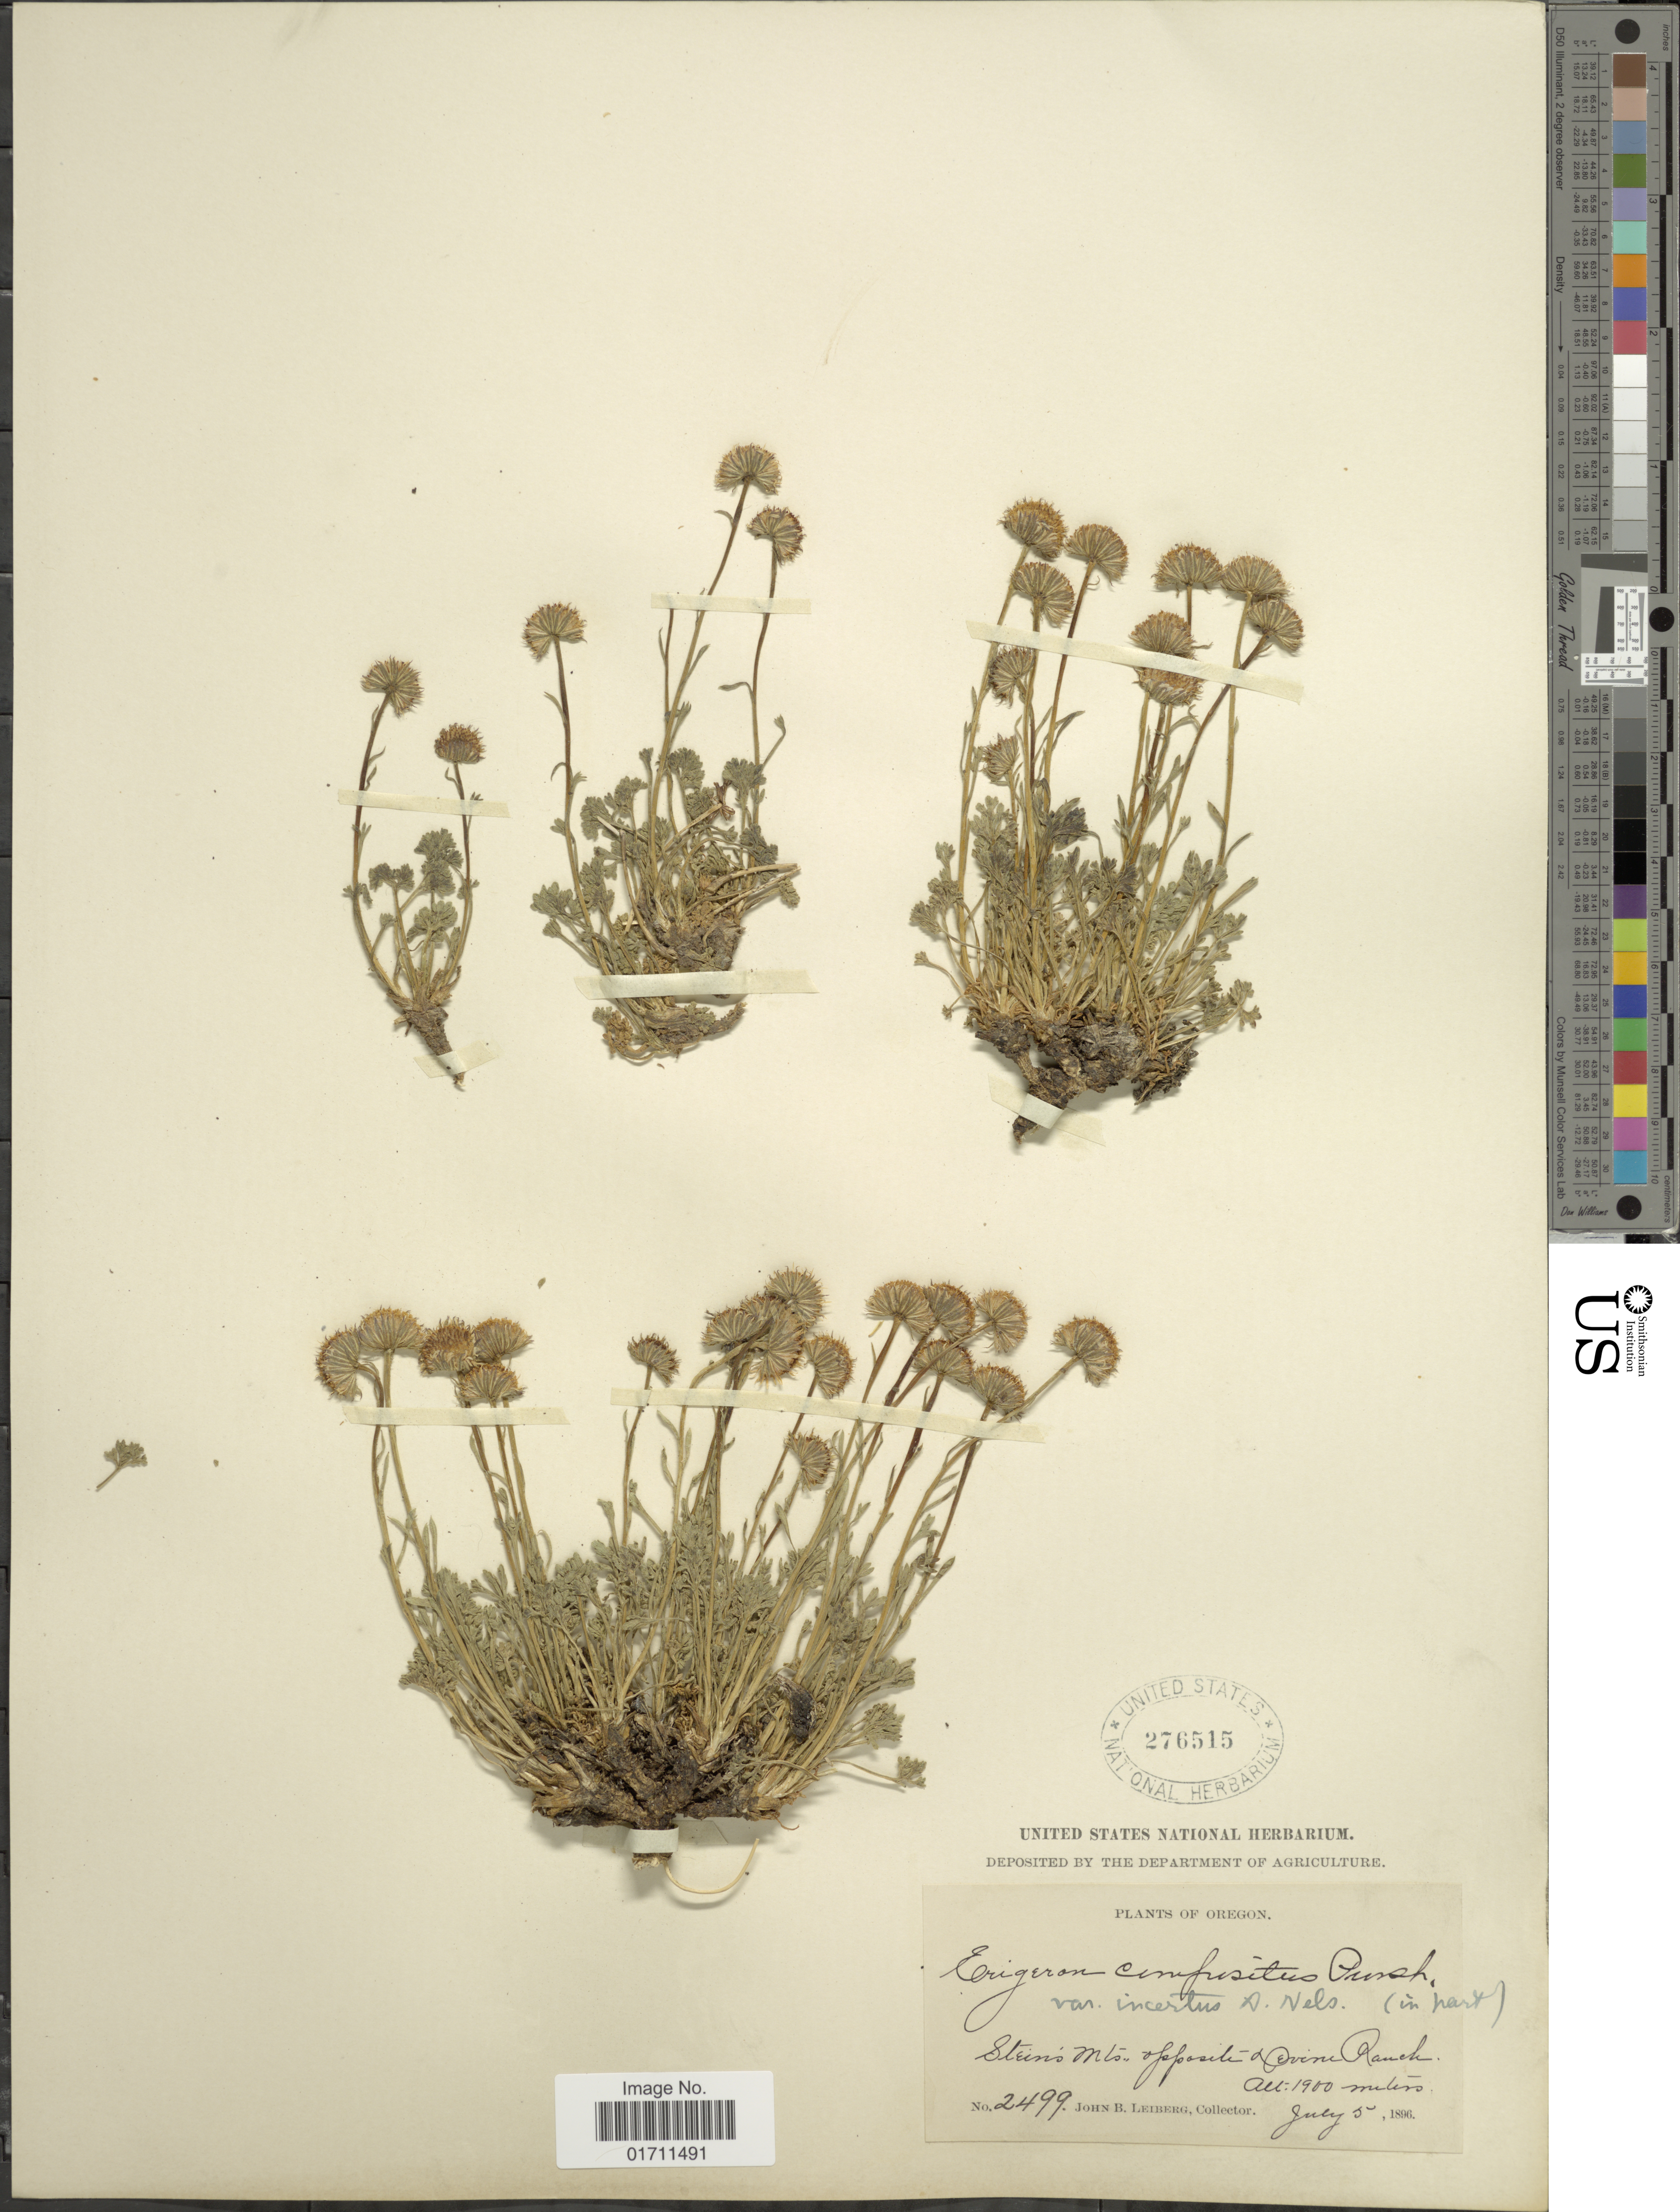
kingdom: Plantae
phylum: Tracheophyta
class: Magnoliopsida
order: Asterales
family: Asteraceae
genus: Erigeron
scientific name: Erigeron compositus var. incertus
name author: A. Nelson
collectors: J. B. Leiberg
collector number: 2499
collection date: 1896-07-05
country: United States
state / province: Oregon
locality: Stein's Mts opposite Devine Ranch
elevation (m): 1900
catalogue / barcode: US 276515